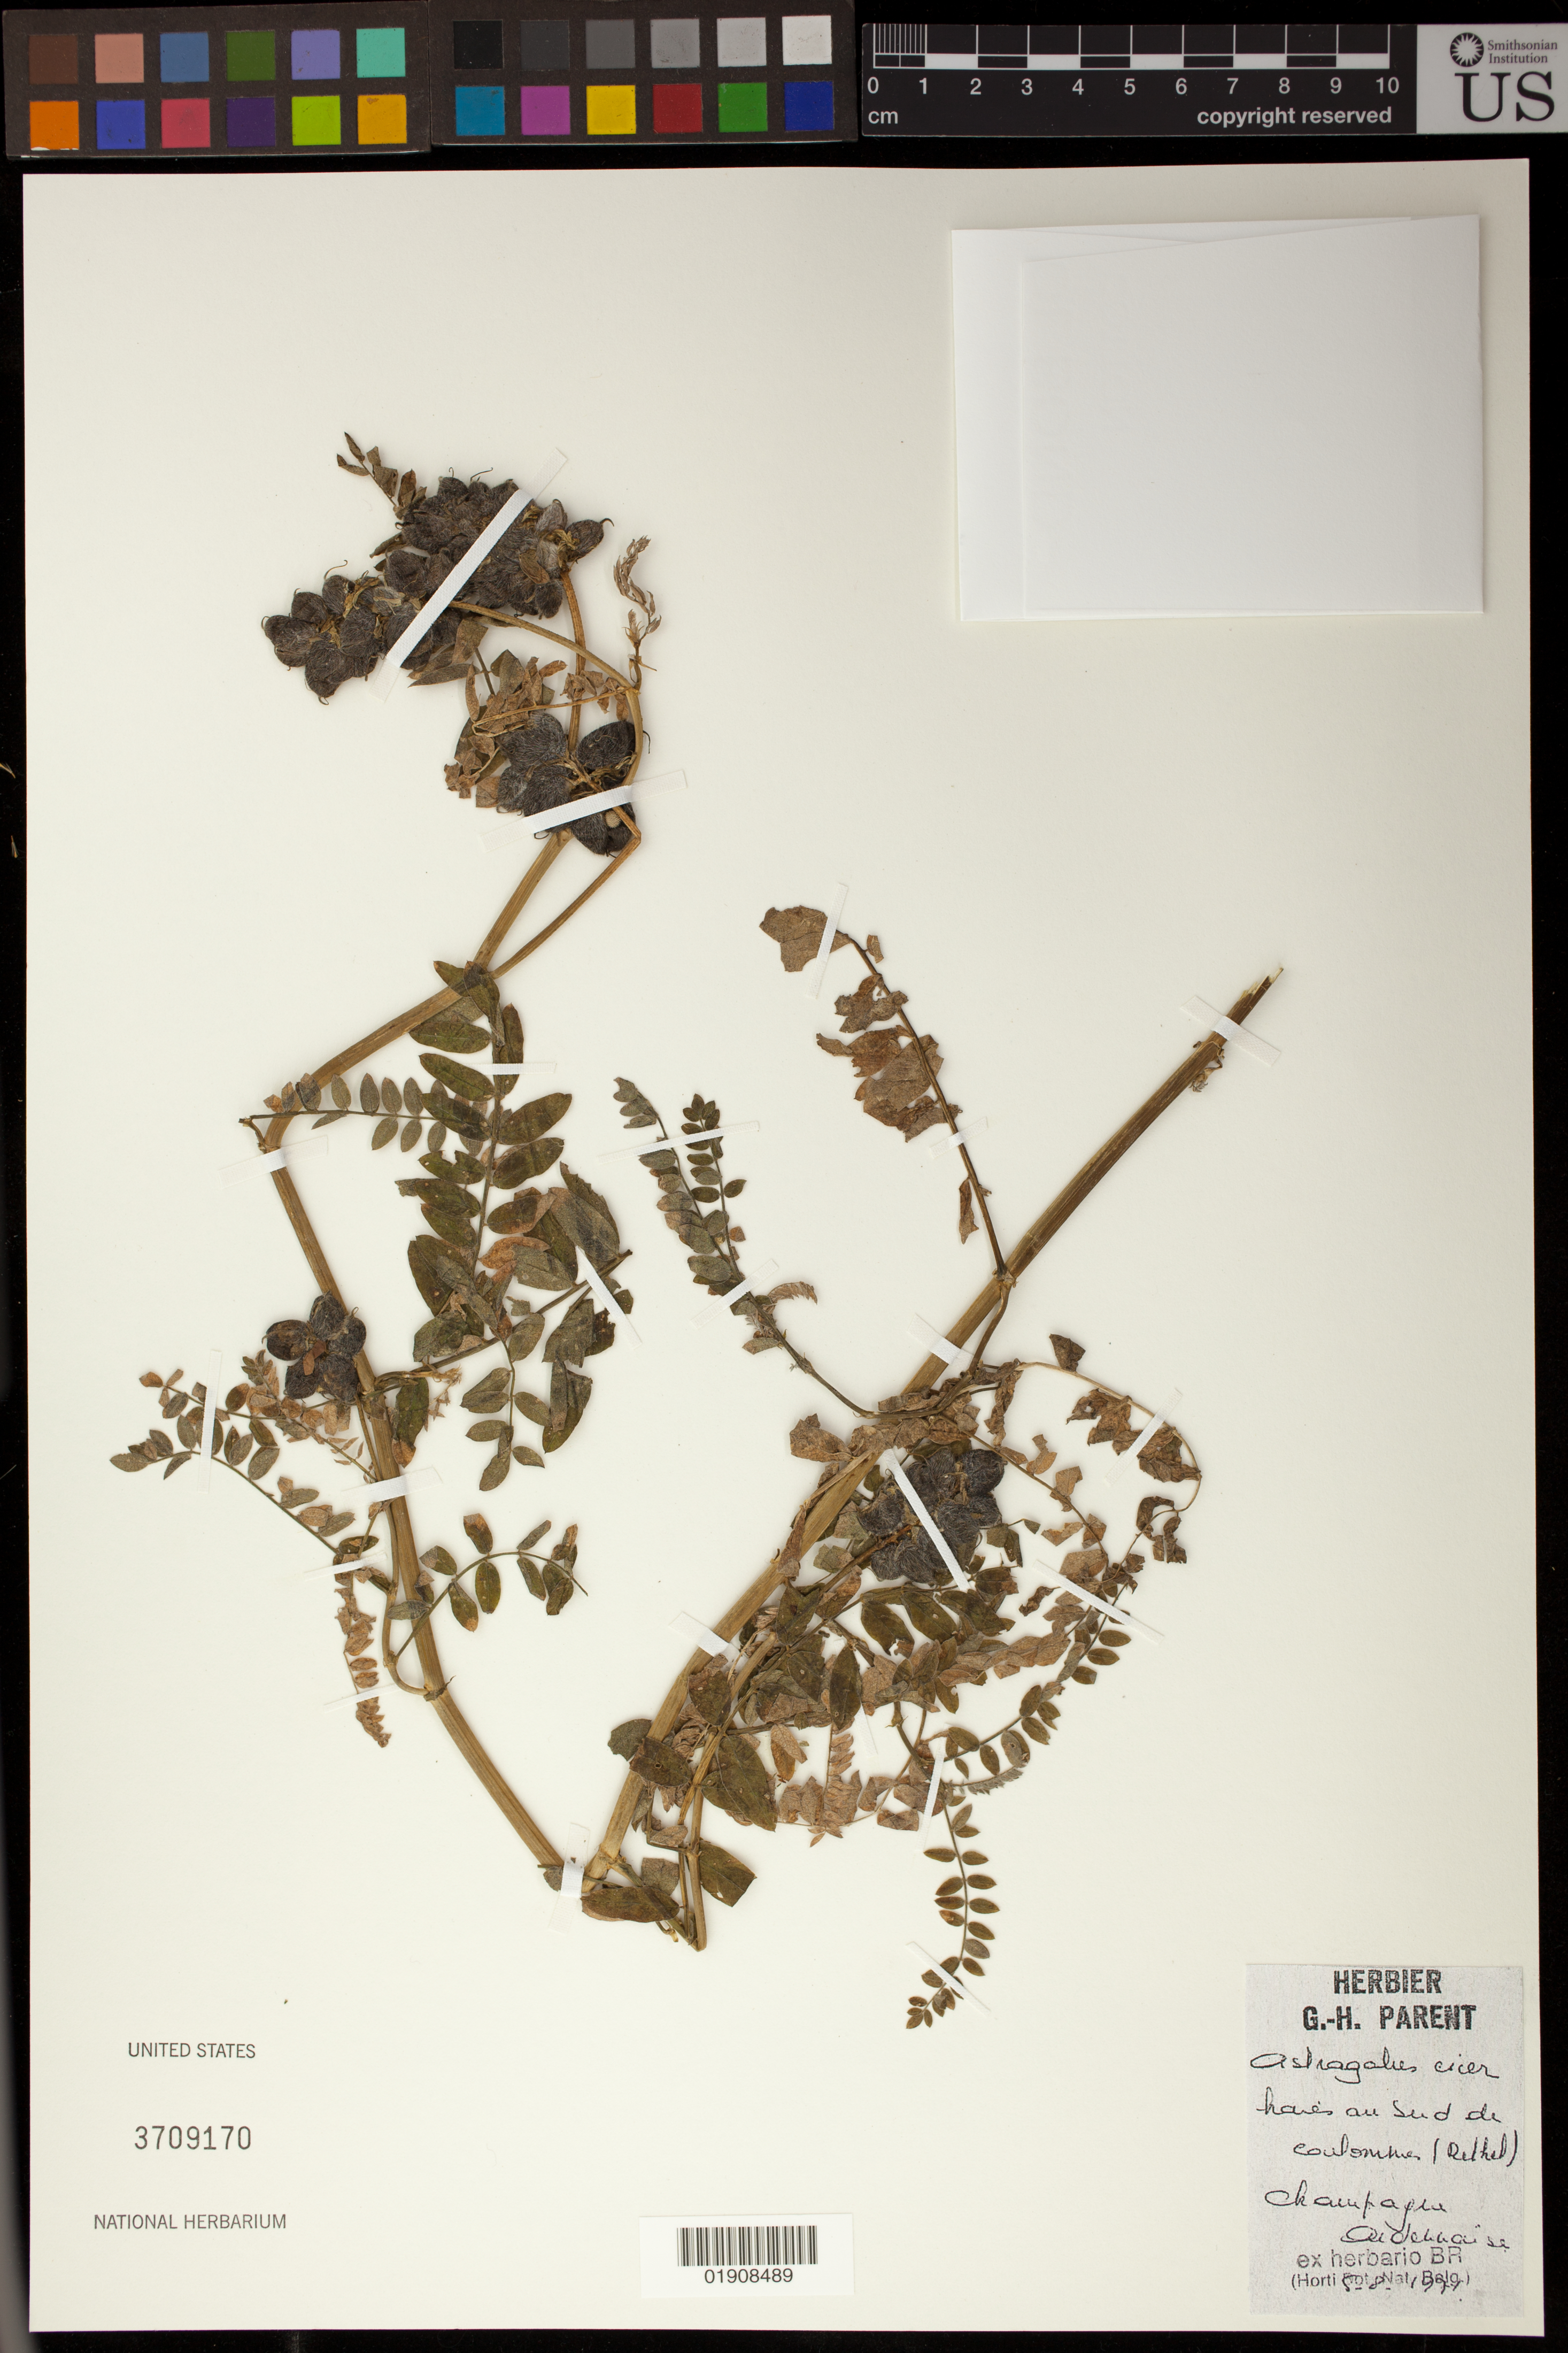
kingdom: Plantae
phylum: Tracheophyta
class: Magnoliopsida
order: Fabales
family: Fabaceae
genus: Astragalus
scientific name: Astragalus cicer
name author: L.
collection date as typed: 5-8-1974 Year is slightly illegible.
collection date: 1974-08-05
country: France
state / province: Grand Est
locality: Haies au Sud de Coulommes (Rethel); Champagne Ardennes.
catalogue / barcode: US 3709170